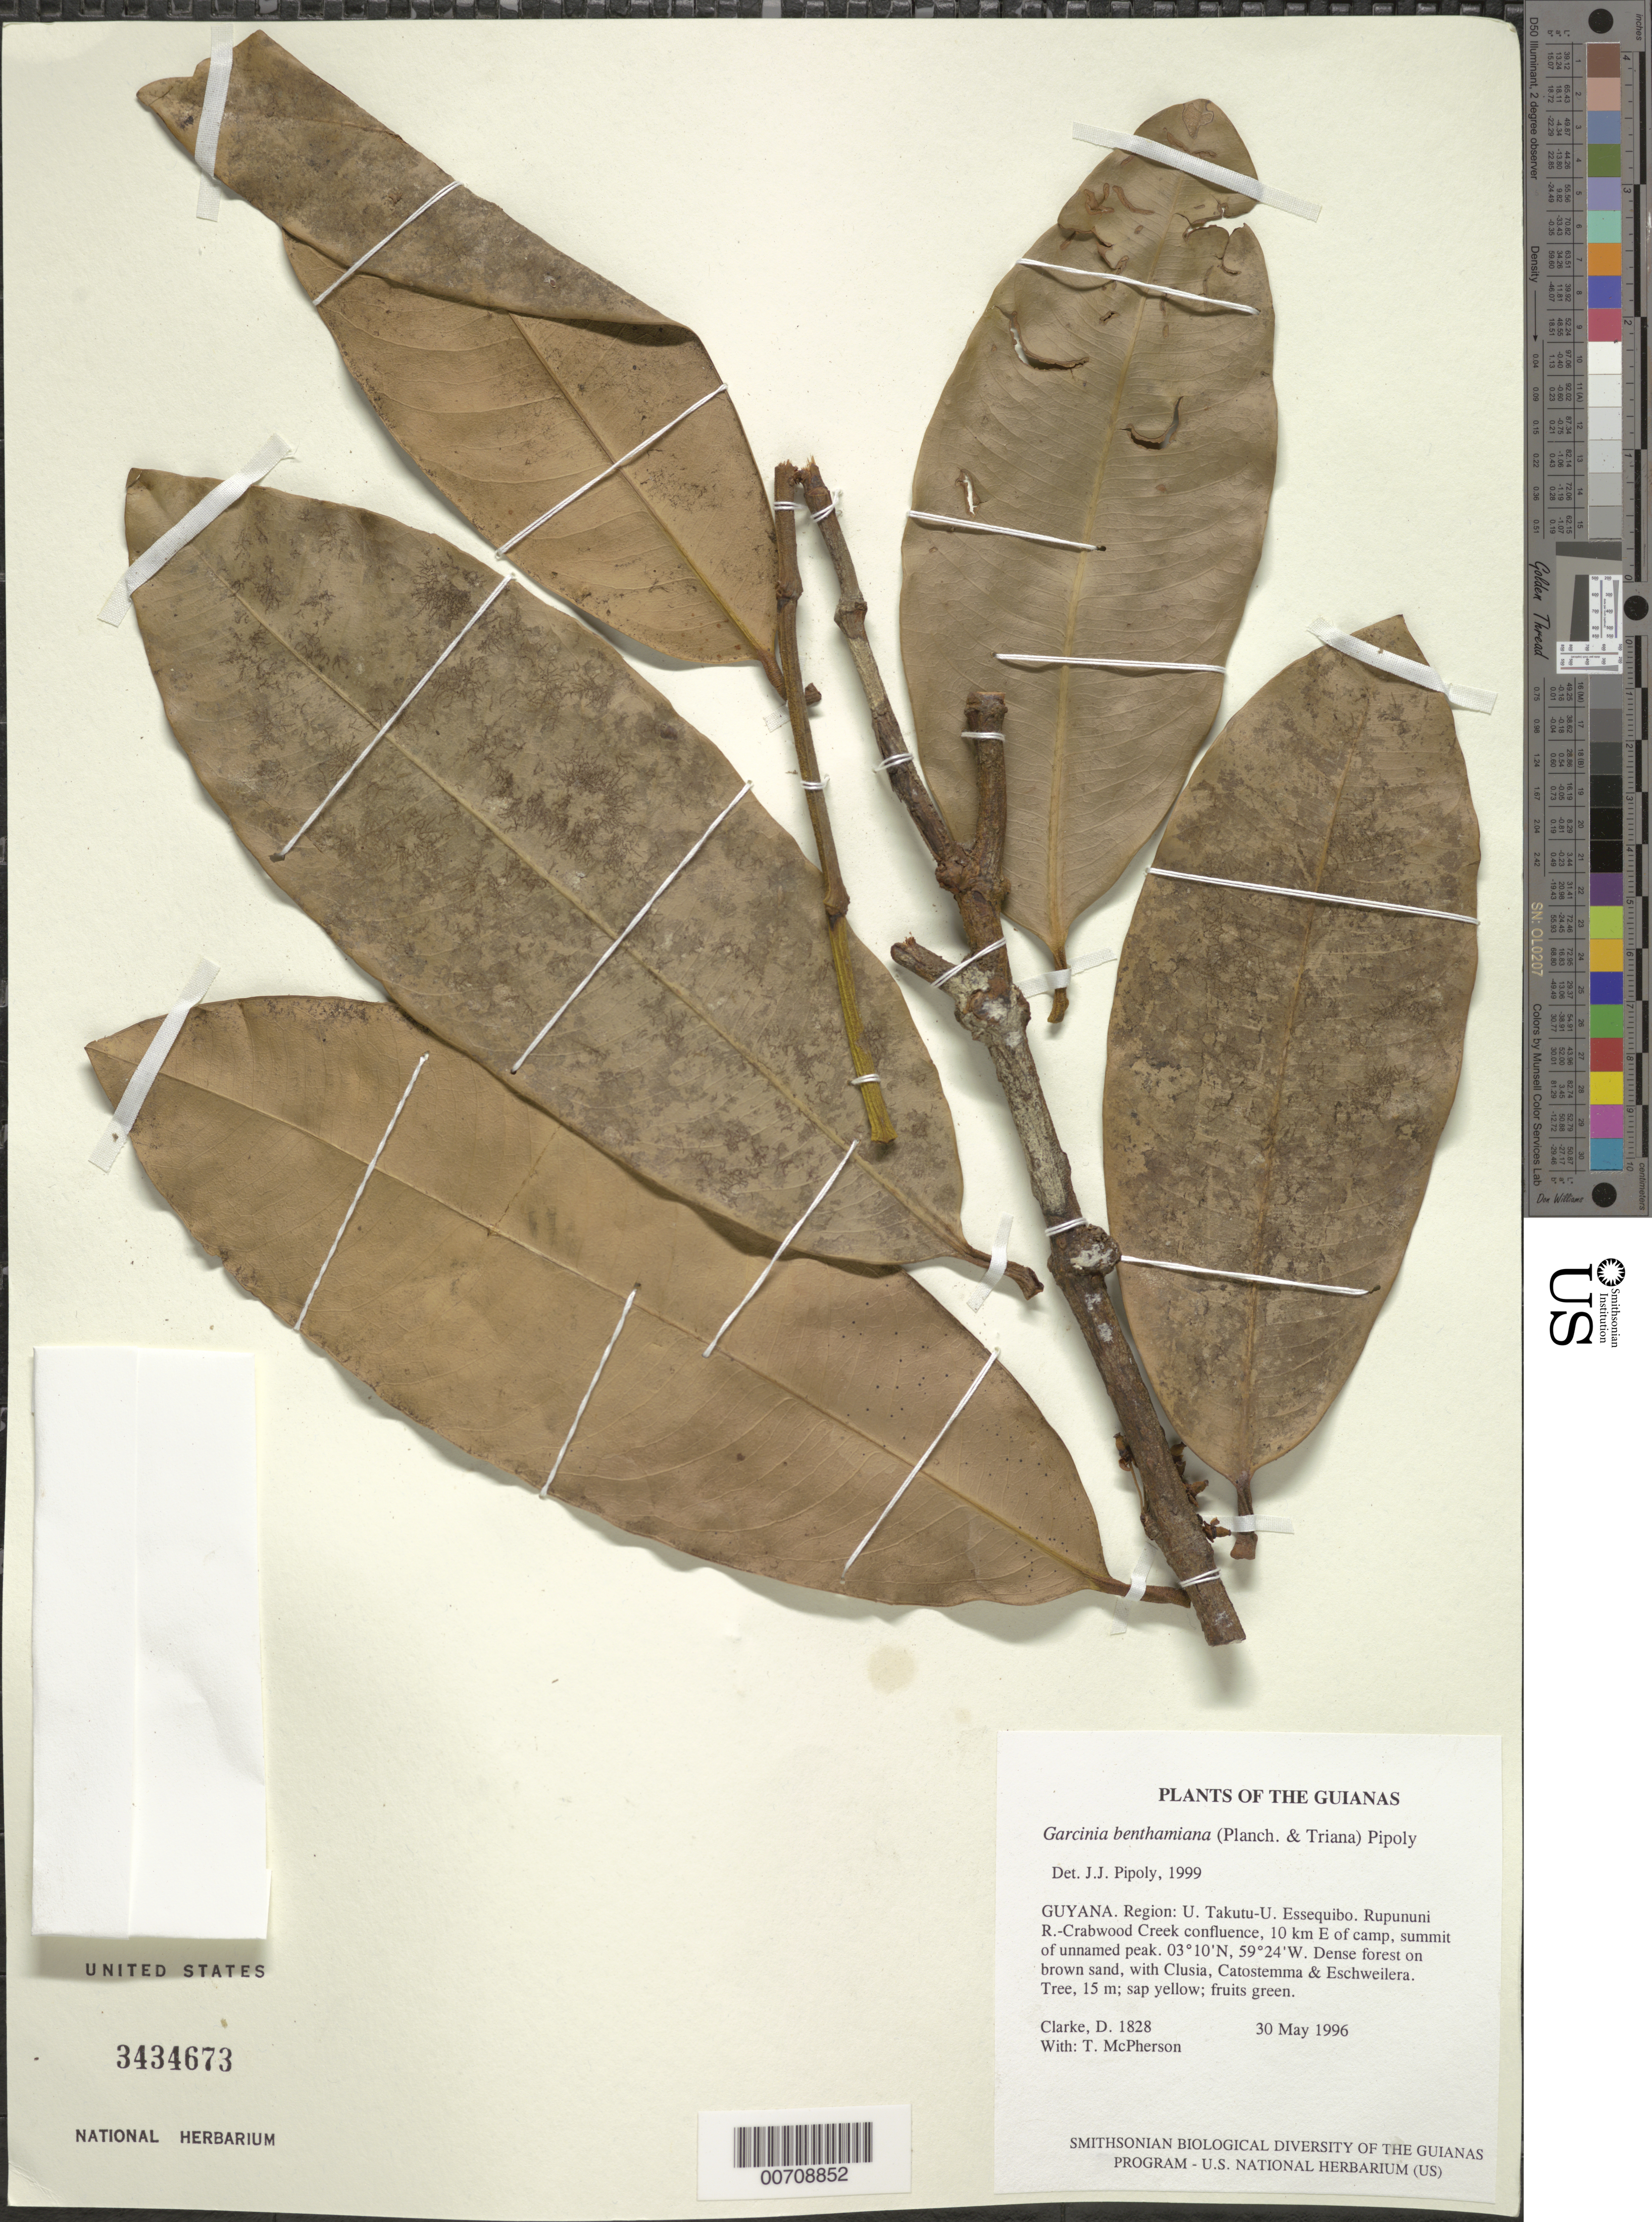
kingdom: Plantae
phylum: Tracheophyta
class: Magnoliopsida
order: Malpighiales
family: Clusiaceae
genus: Garcinia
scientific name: Garcinia benthamiana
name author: (Planch. & Triana) Pipoly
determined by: Pipoly, J. J., III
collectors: H. D. Clarke & T. McPherson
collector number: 1828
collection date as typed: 30 May 1996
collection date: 1996-05-30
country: Guyana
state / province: U. Takutu-U. Essequibo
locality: Rupununi R.-Crabwood Creek confluence, 10 km E of camp, summit of unnamed peak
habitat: Dense forest on brown sand, with Clusia, Catostemma & Eschweilera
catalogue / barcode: US 3434673